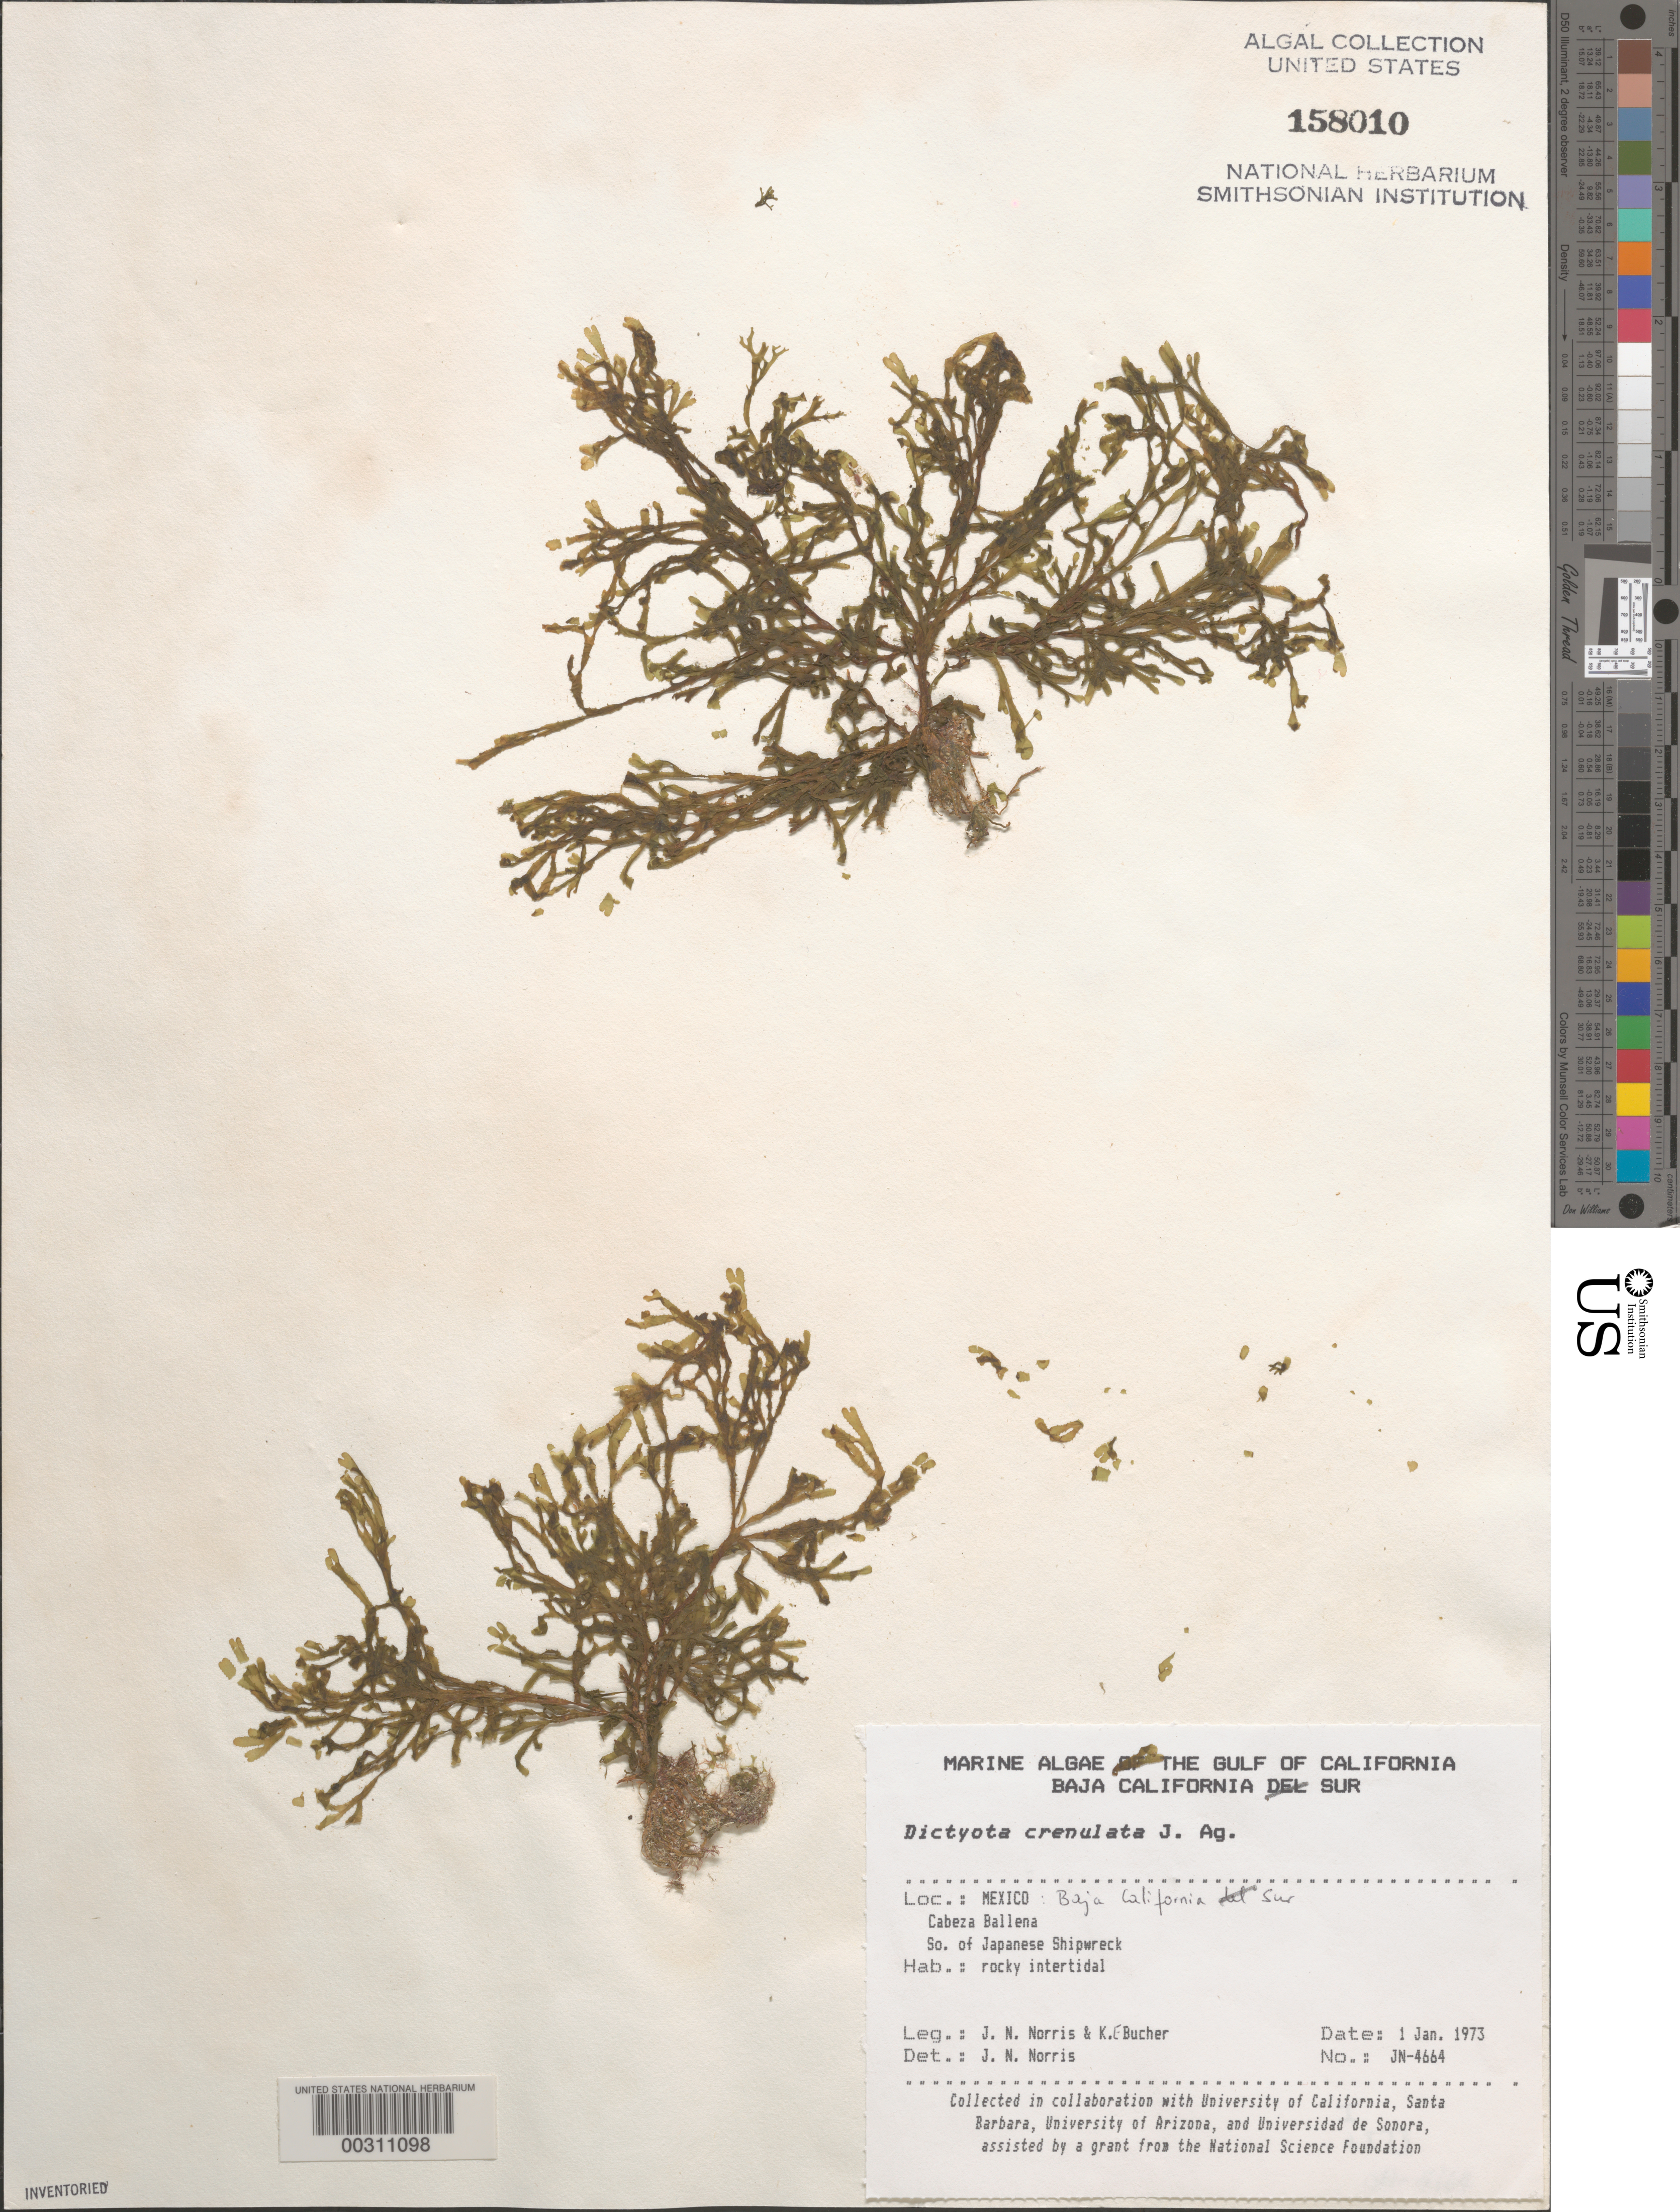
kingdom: Chromista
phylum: Ochrophyta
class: Phaeophyceae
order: Dictyotales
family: Dictyotaceae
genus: Dictyota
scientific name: Dictyota crenulata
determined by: Norris, James N.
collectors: J. N. Norris & K. E. Bucher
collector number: JN-4664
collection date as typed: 01 Jan 1973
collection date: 1973-01-01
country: Mexico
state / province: Baja California Sur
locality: Cabeza Ballena, south of Japanese shipwreck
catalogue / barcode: US 158010